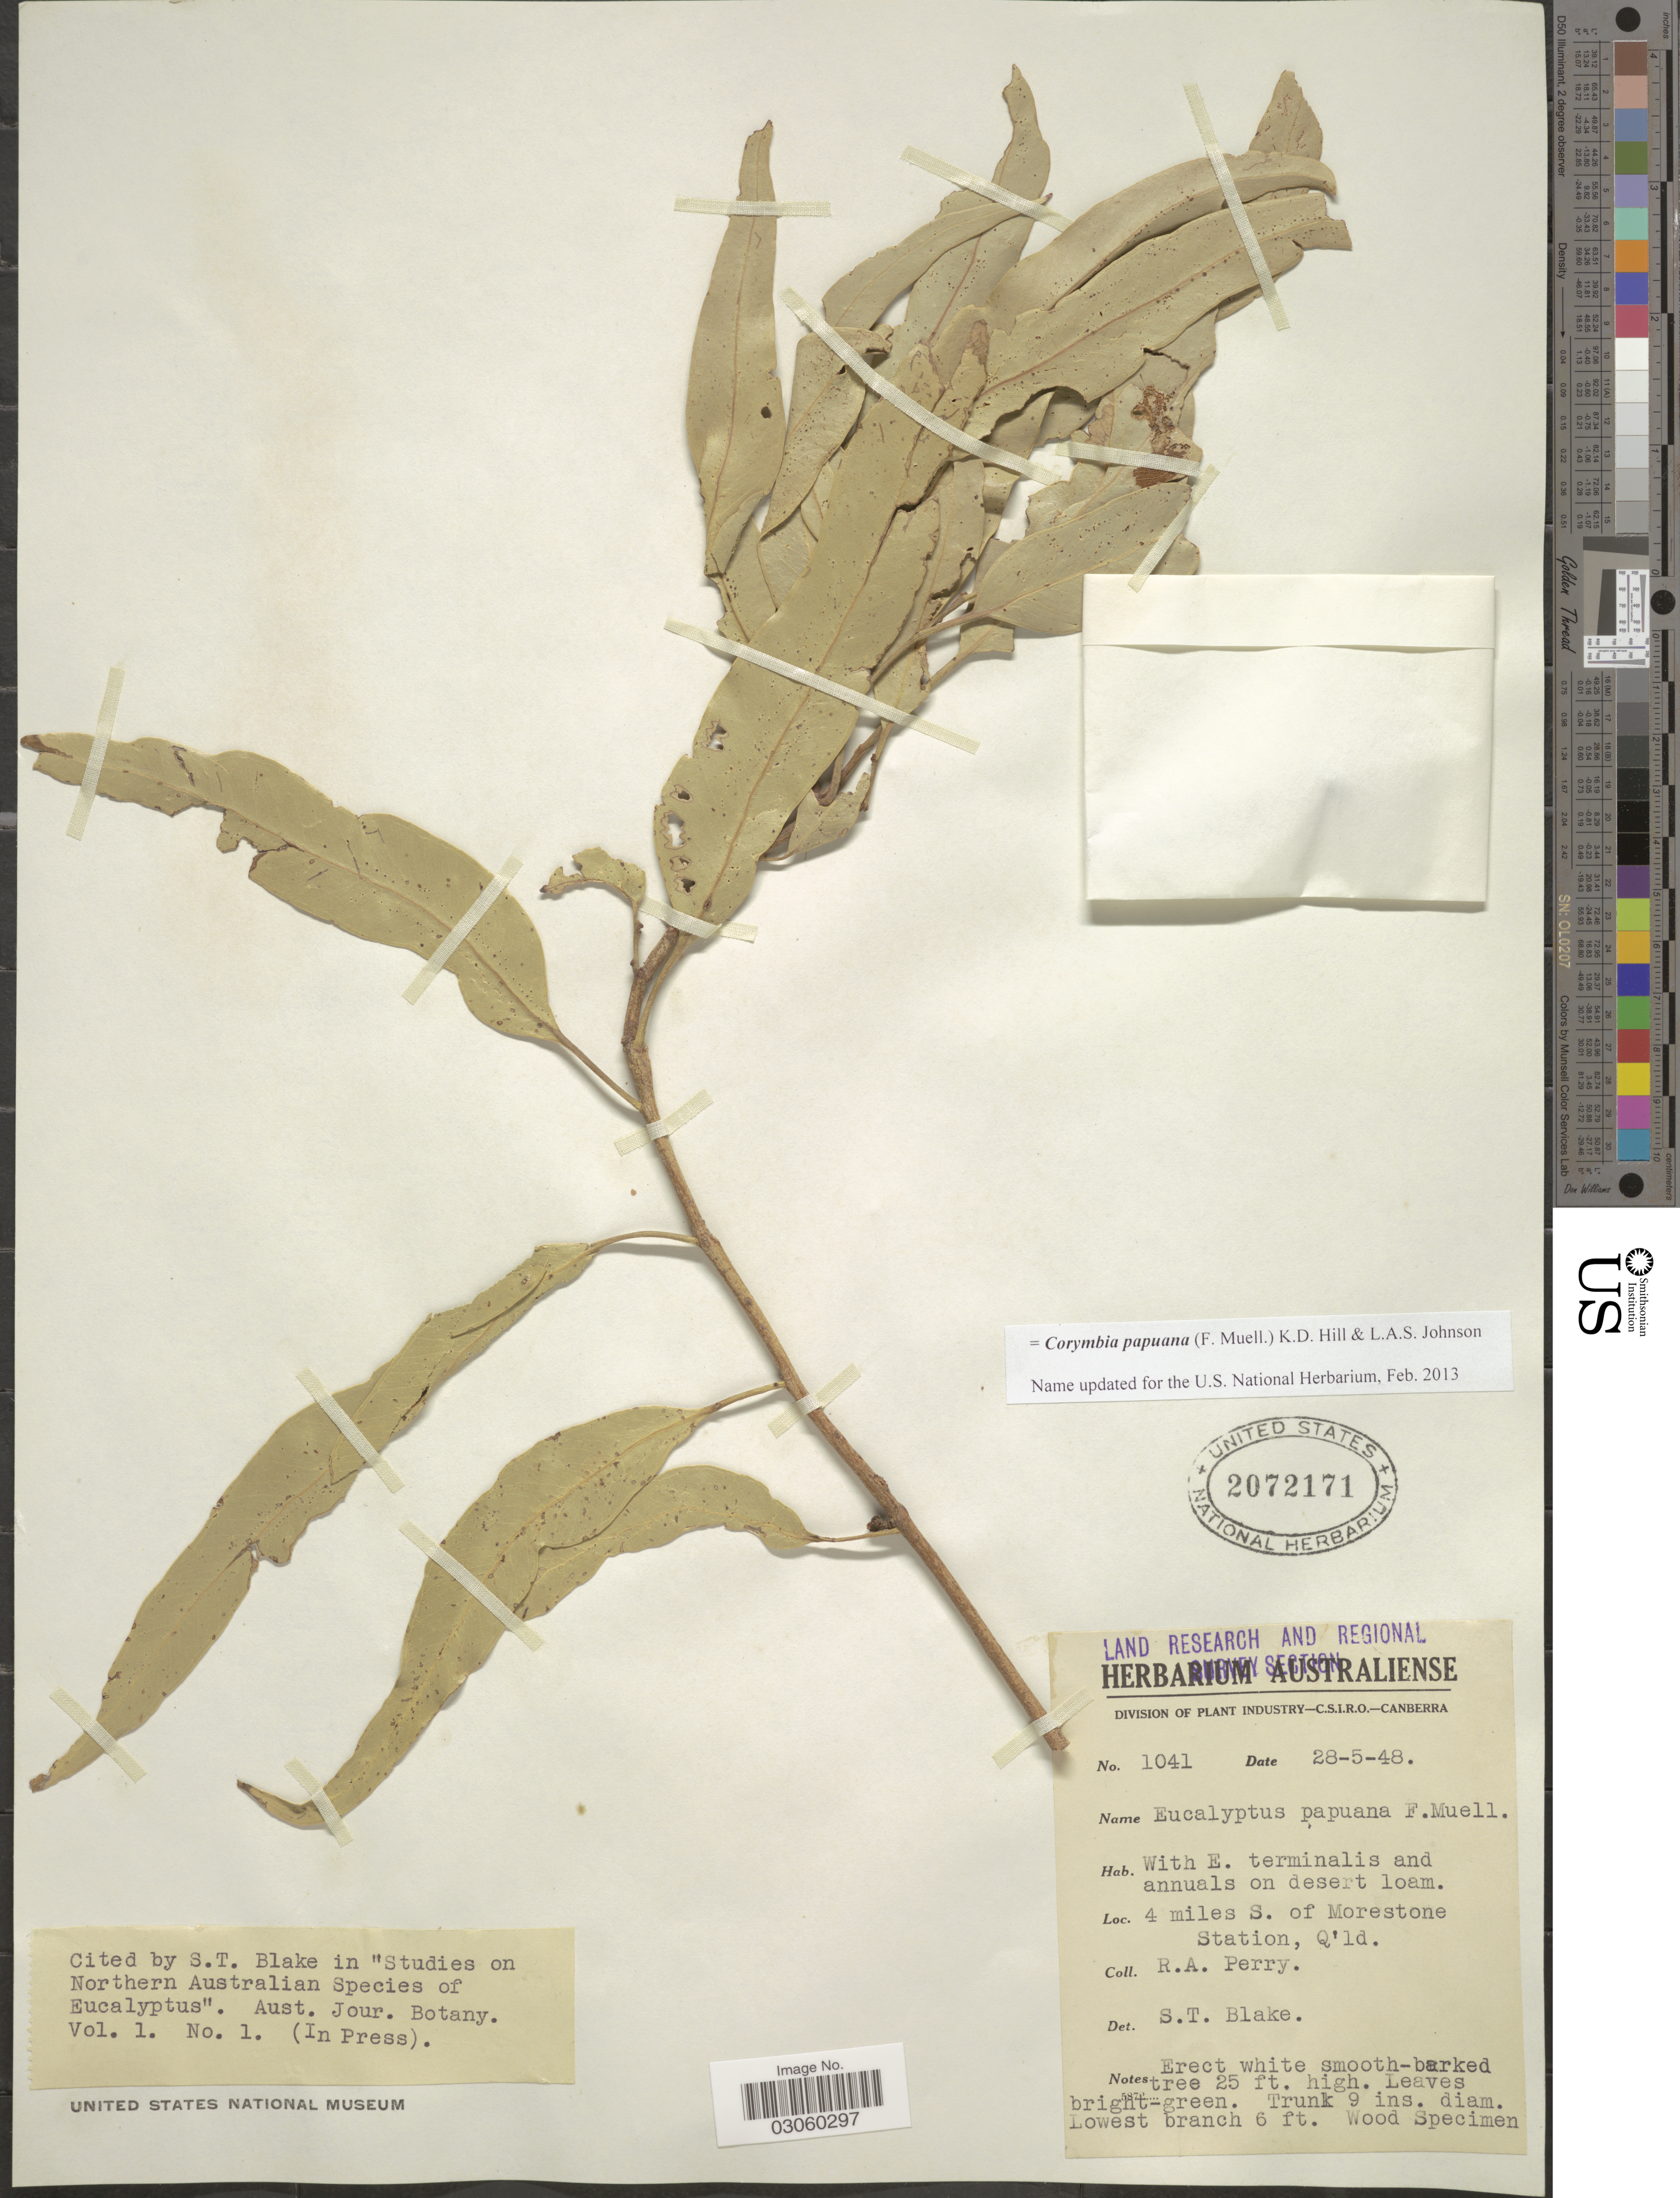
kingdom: Plantae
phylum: Tracheophyta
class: Magnoliopsida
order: Myrtales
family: Myrtaceae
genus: Corymbia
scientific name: Corymbia papuana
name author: (F. Muell.) K.D. Hill & L.A.S. Johnson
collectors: Perry, R. A.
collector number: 1041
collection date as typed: Transcribed d/m/y: 28/5/48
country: Australia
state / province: Queensland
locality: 4 miles S. of Morestone Station, Q'ld.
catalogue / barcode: US 2072171